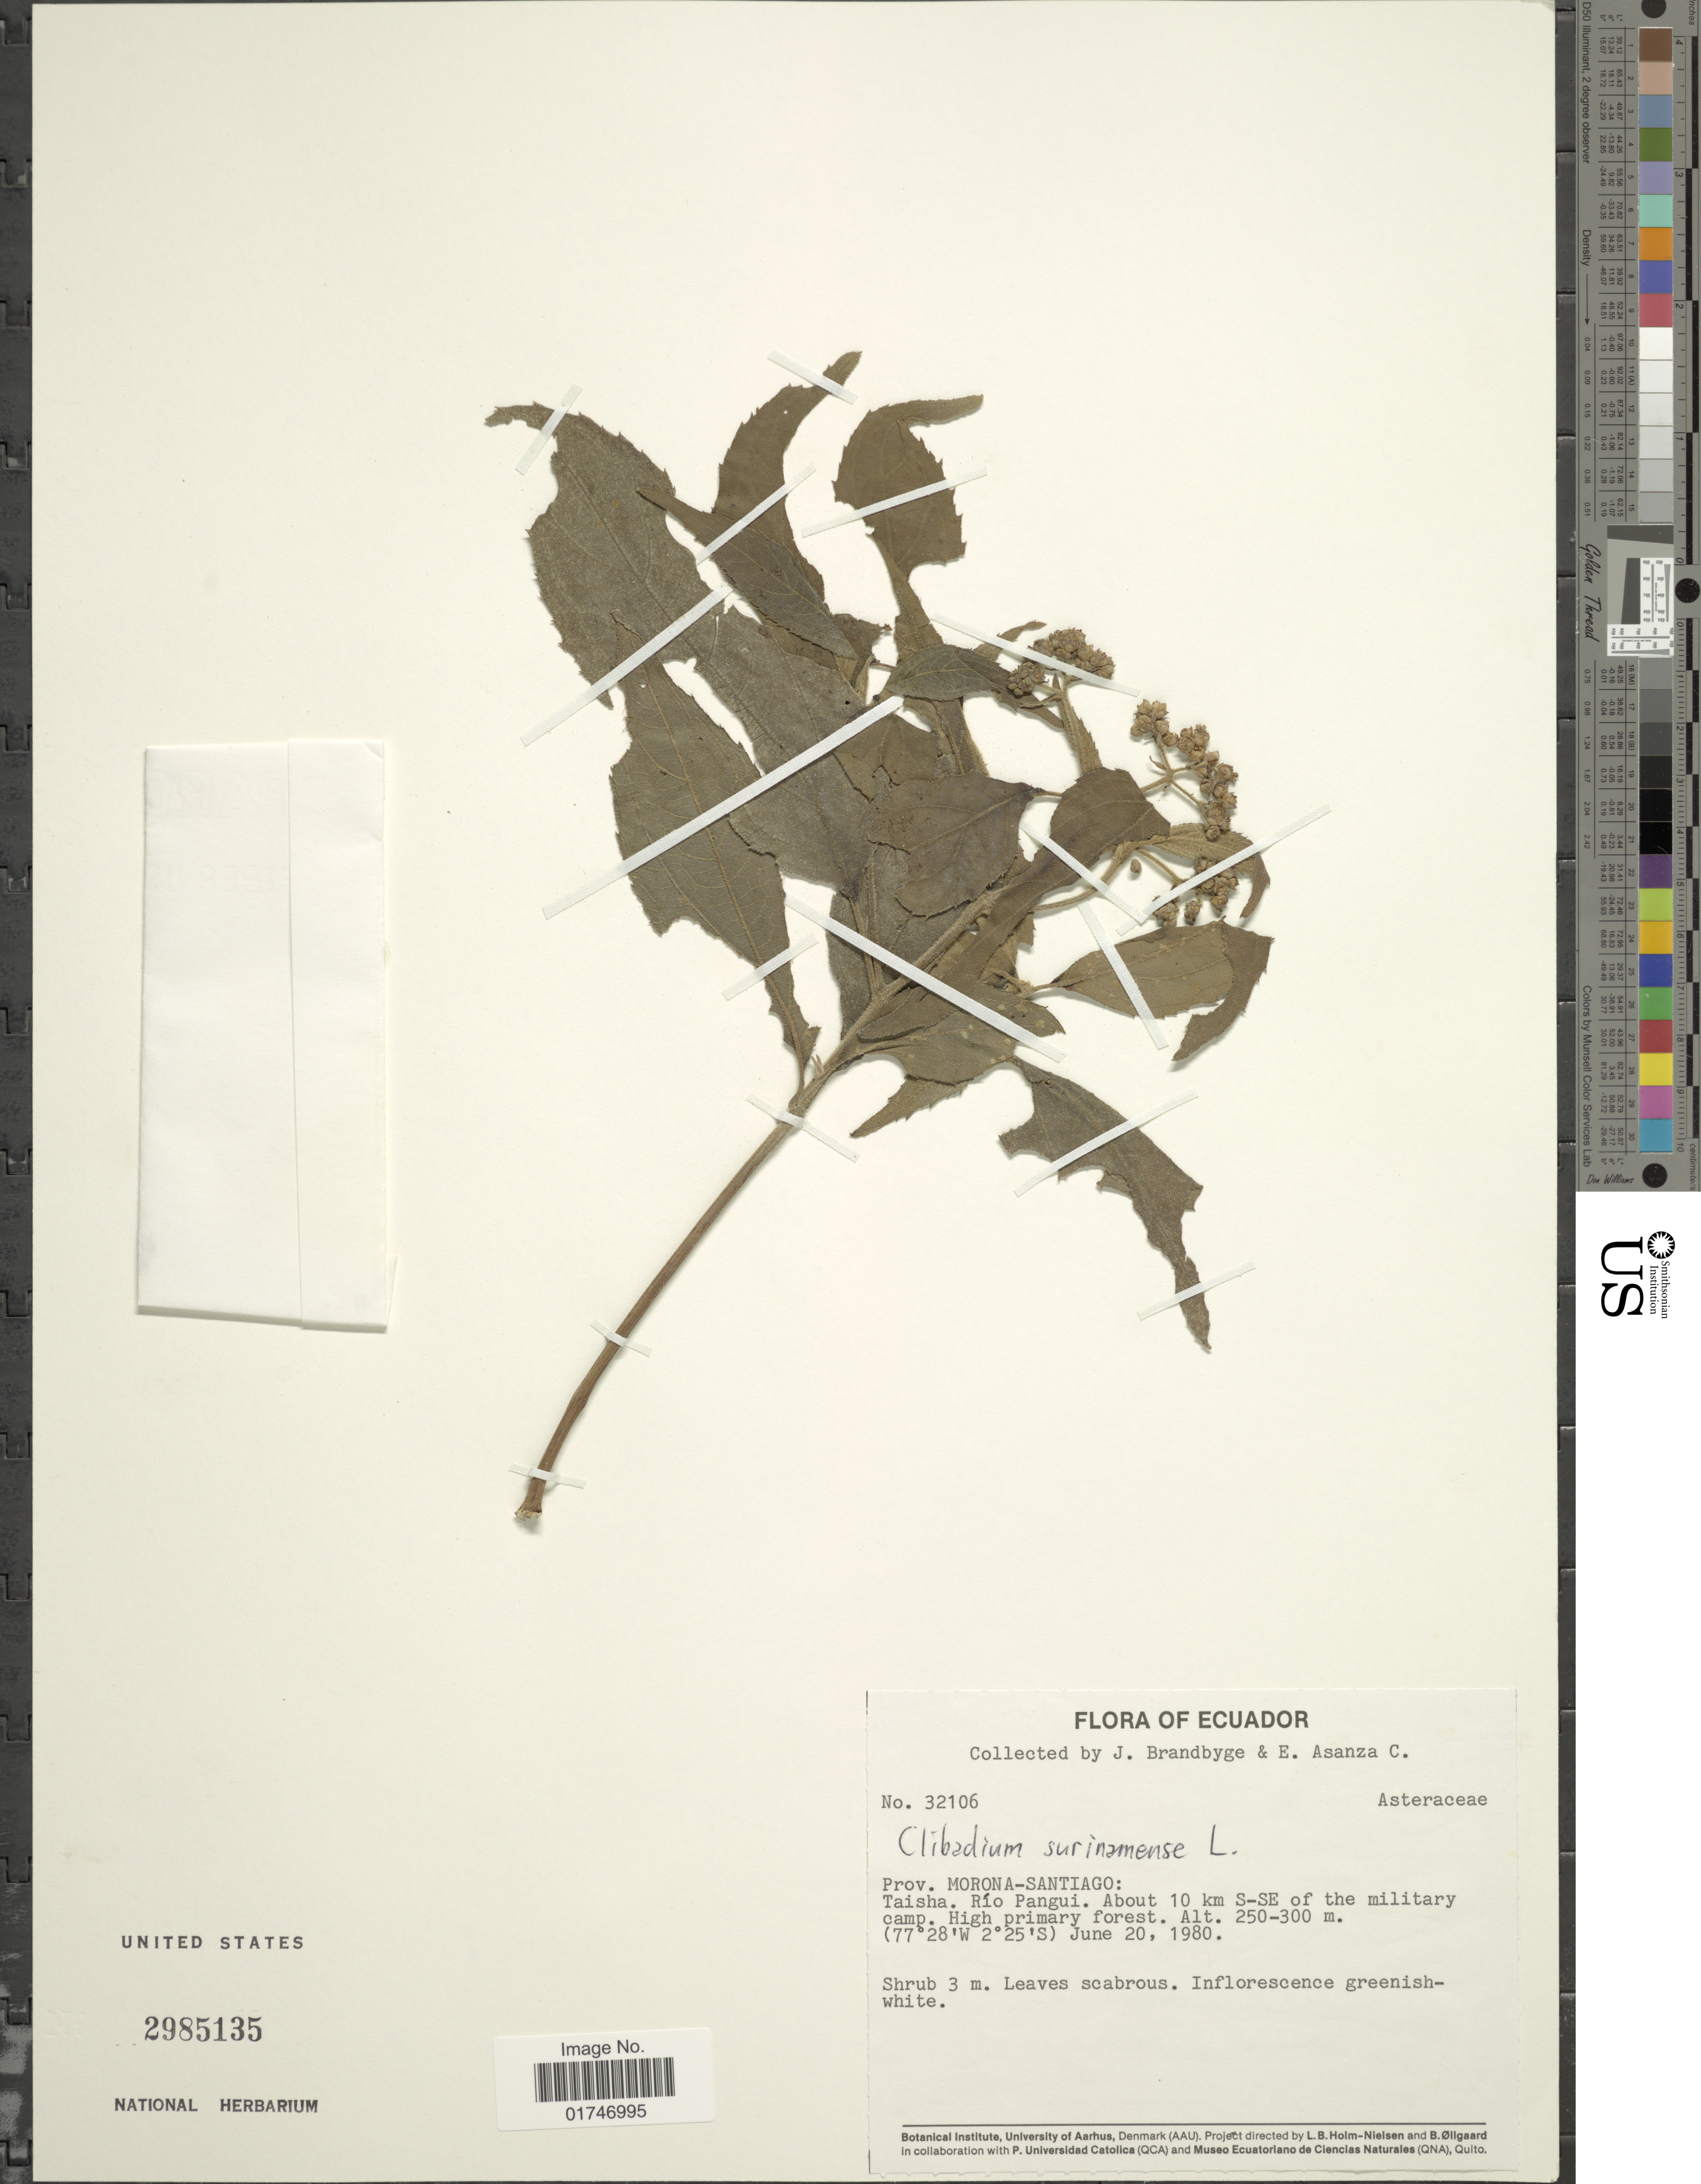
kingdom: Plantae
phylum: Tracheophyta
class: Magnoliopsida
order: Asterales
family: Asteraceae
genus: Clibadium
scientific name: Clibadium surinamense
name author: L.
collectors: J. Brandbyge & E. Asanza C.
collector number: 32106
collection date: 1980-06-20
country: Ecuador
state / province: Morona-Santiago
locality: Prov. Morona-Santiago: Taisha. Río Pangui. About 10 km S-SE of the military camp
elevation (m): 250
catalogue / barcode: US 2985135